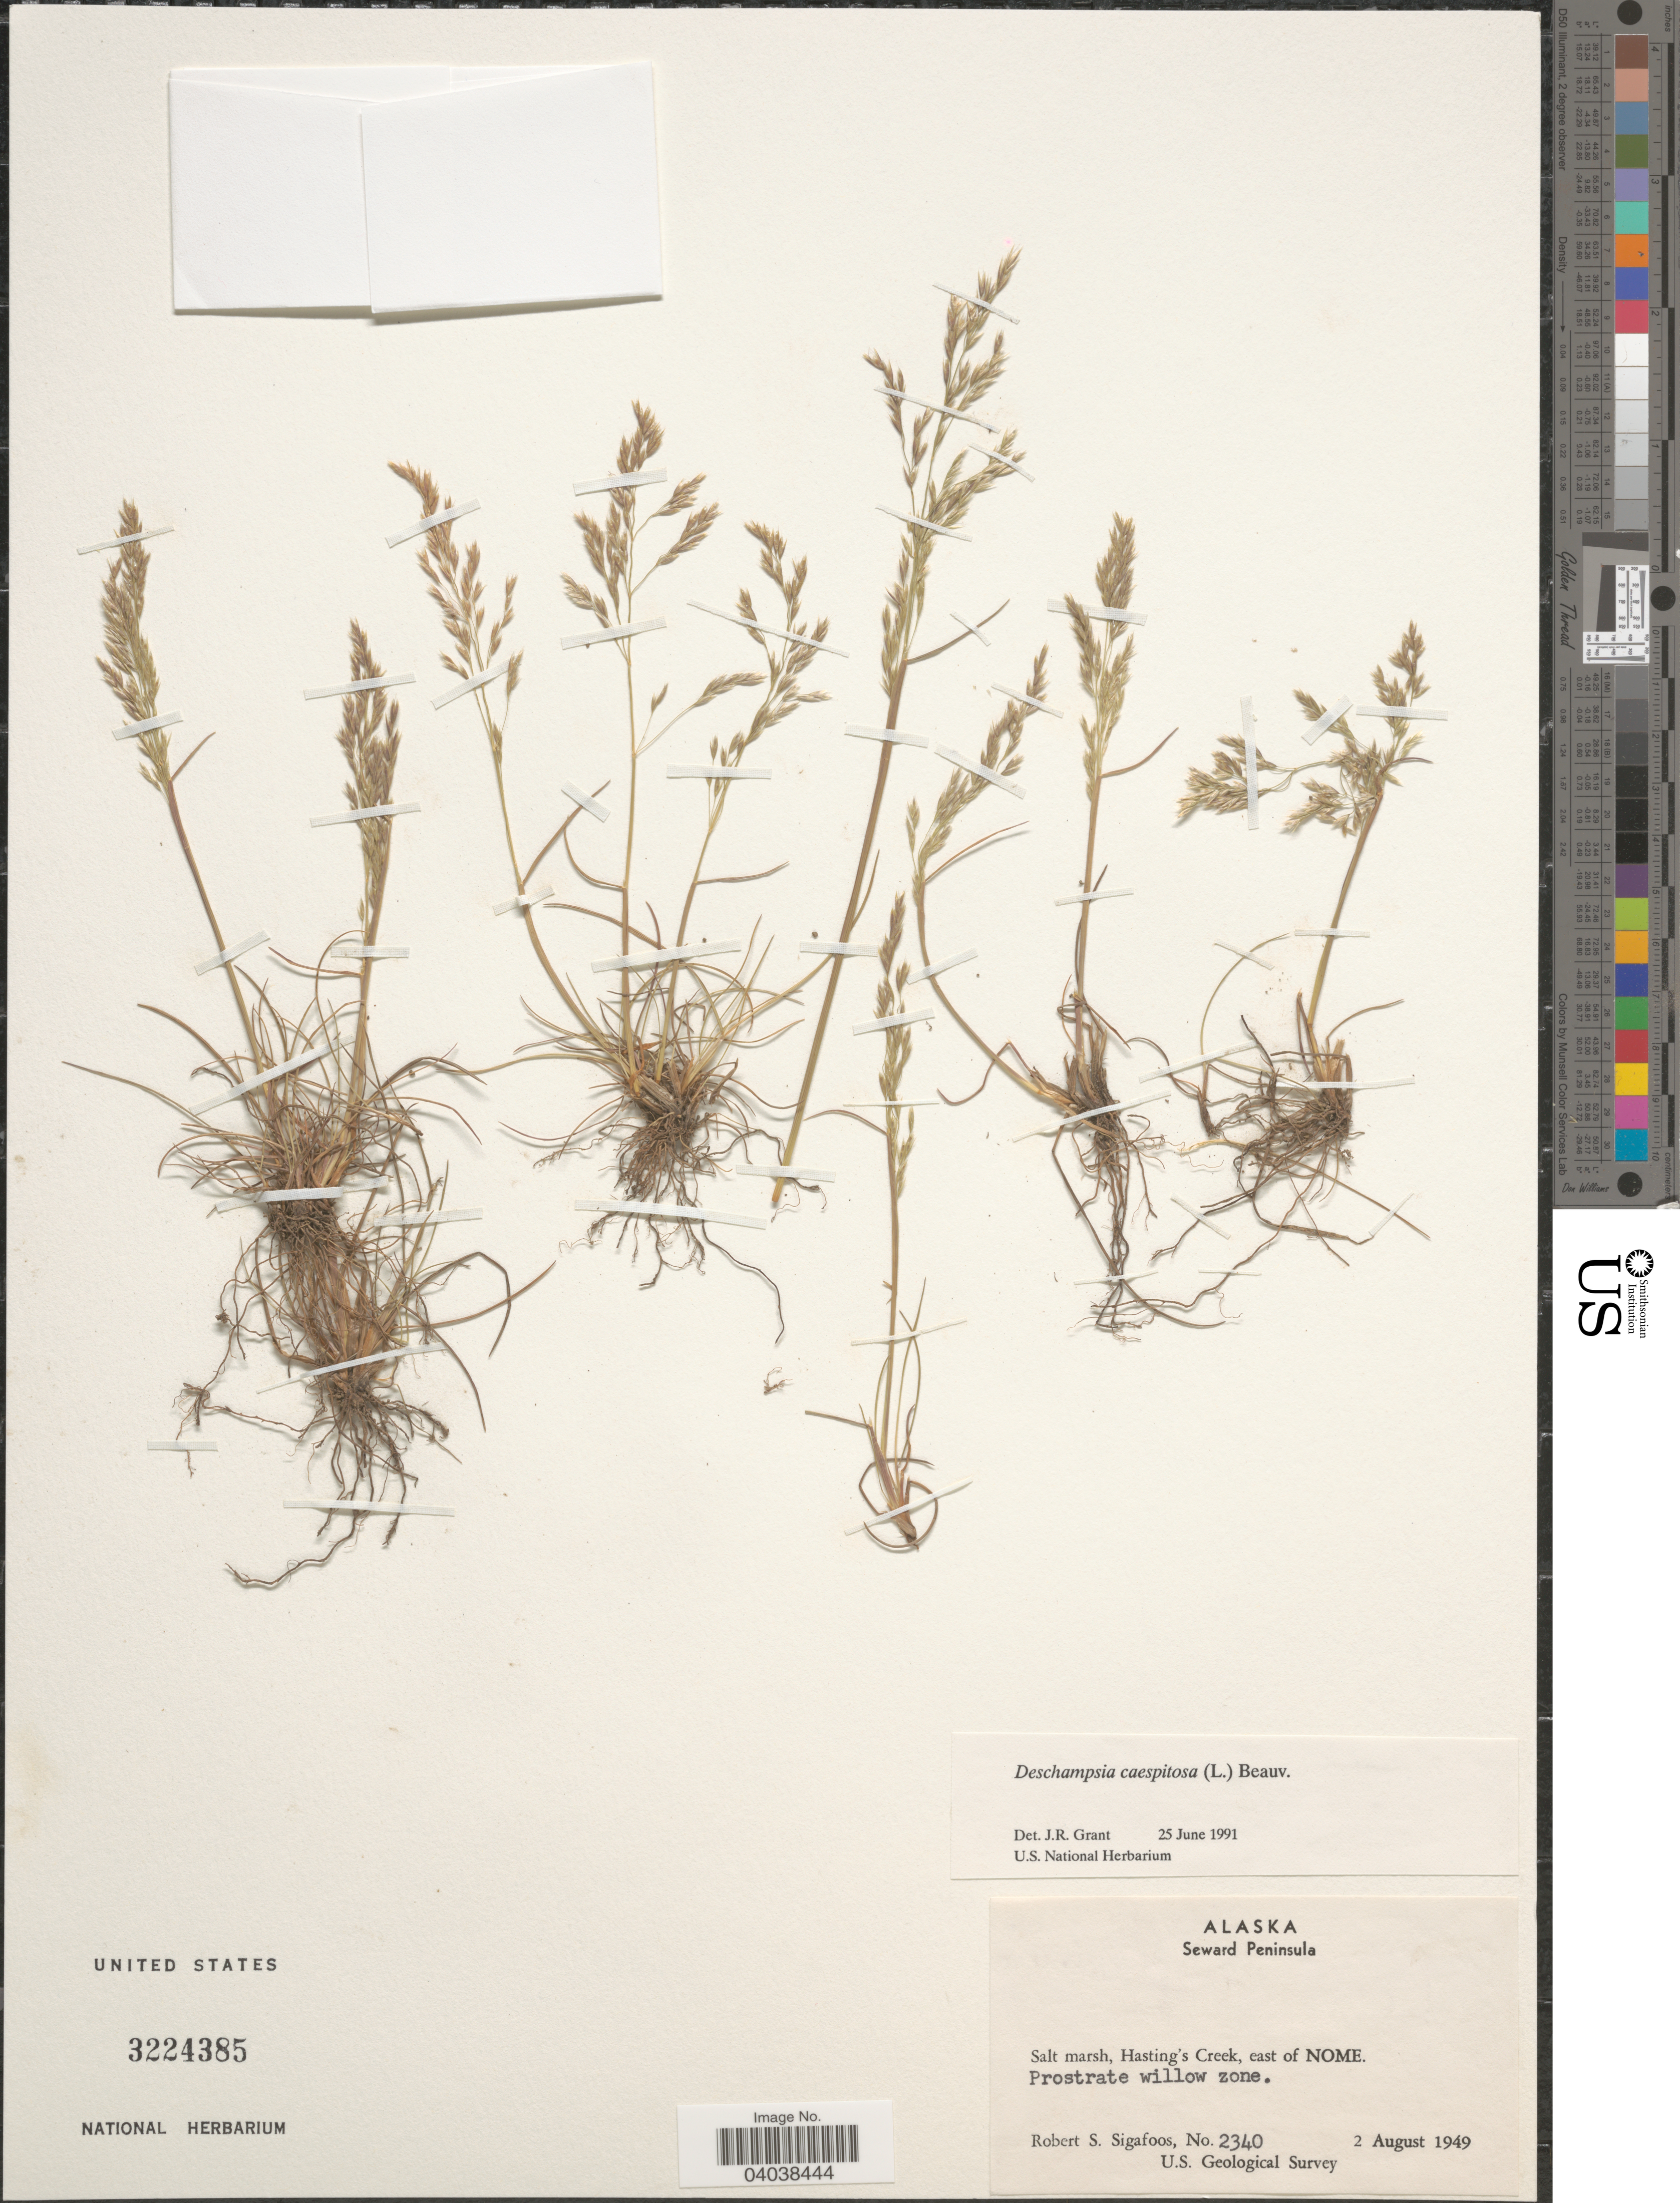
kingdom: Plantae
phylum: Tracheophyta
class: Liliopsida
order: Poales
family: Poaceae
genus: Deschampsia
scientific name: Deschampsia cespitosa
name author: (L.) P. Beauv.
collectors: R. Sigafoos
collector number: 2340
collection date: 1949-08-02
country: United States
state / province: Alaska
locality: Seward Peninsula. Salt marsh, Hasting's Creek, east of Nome.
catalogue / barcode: US 3224385